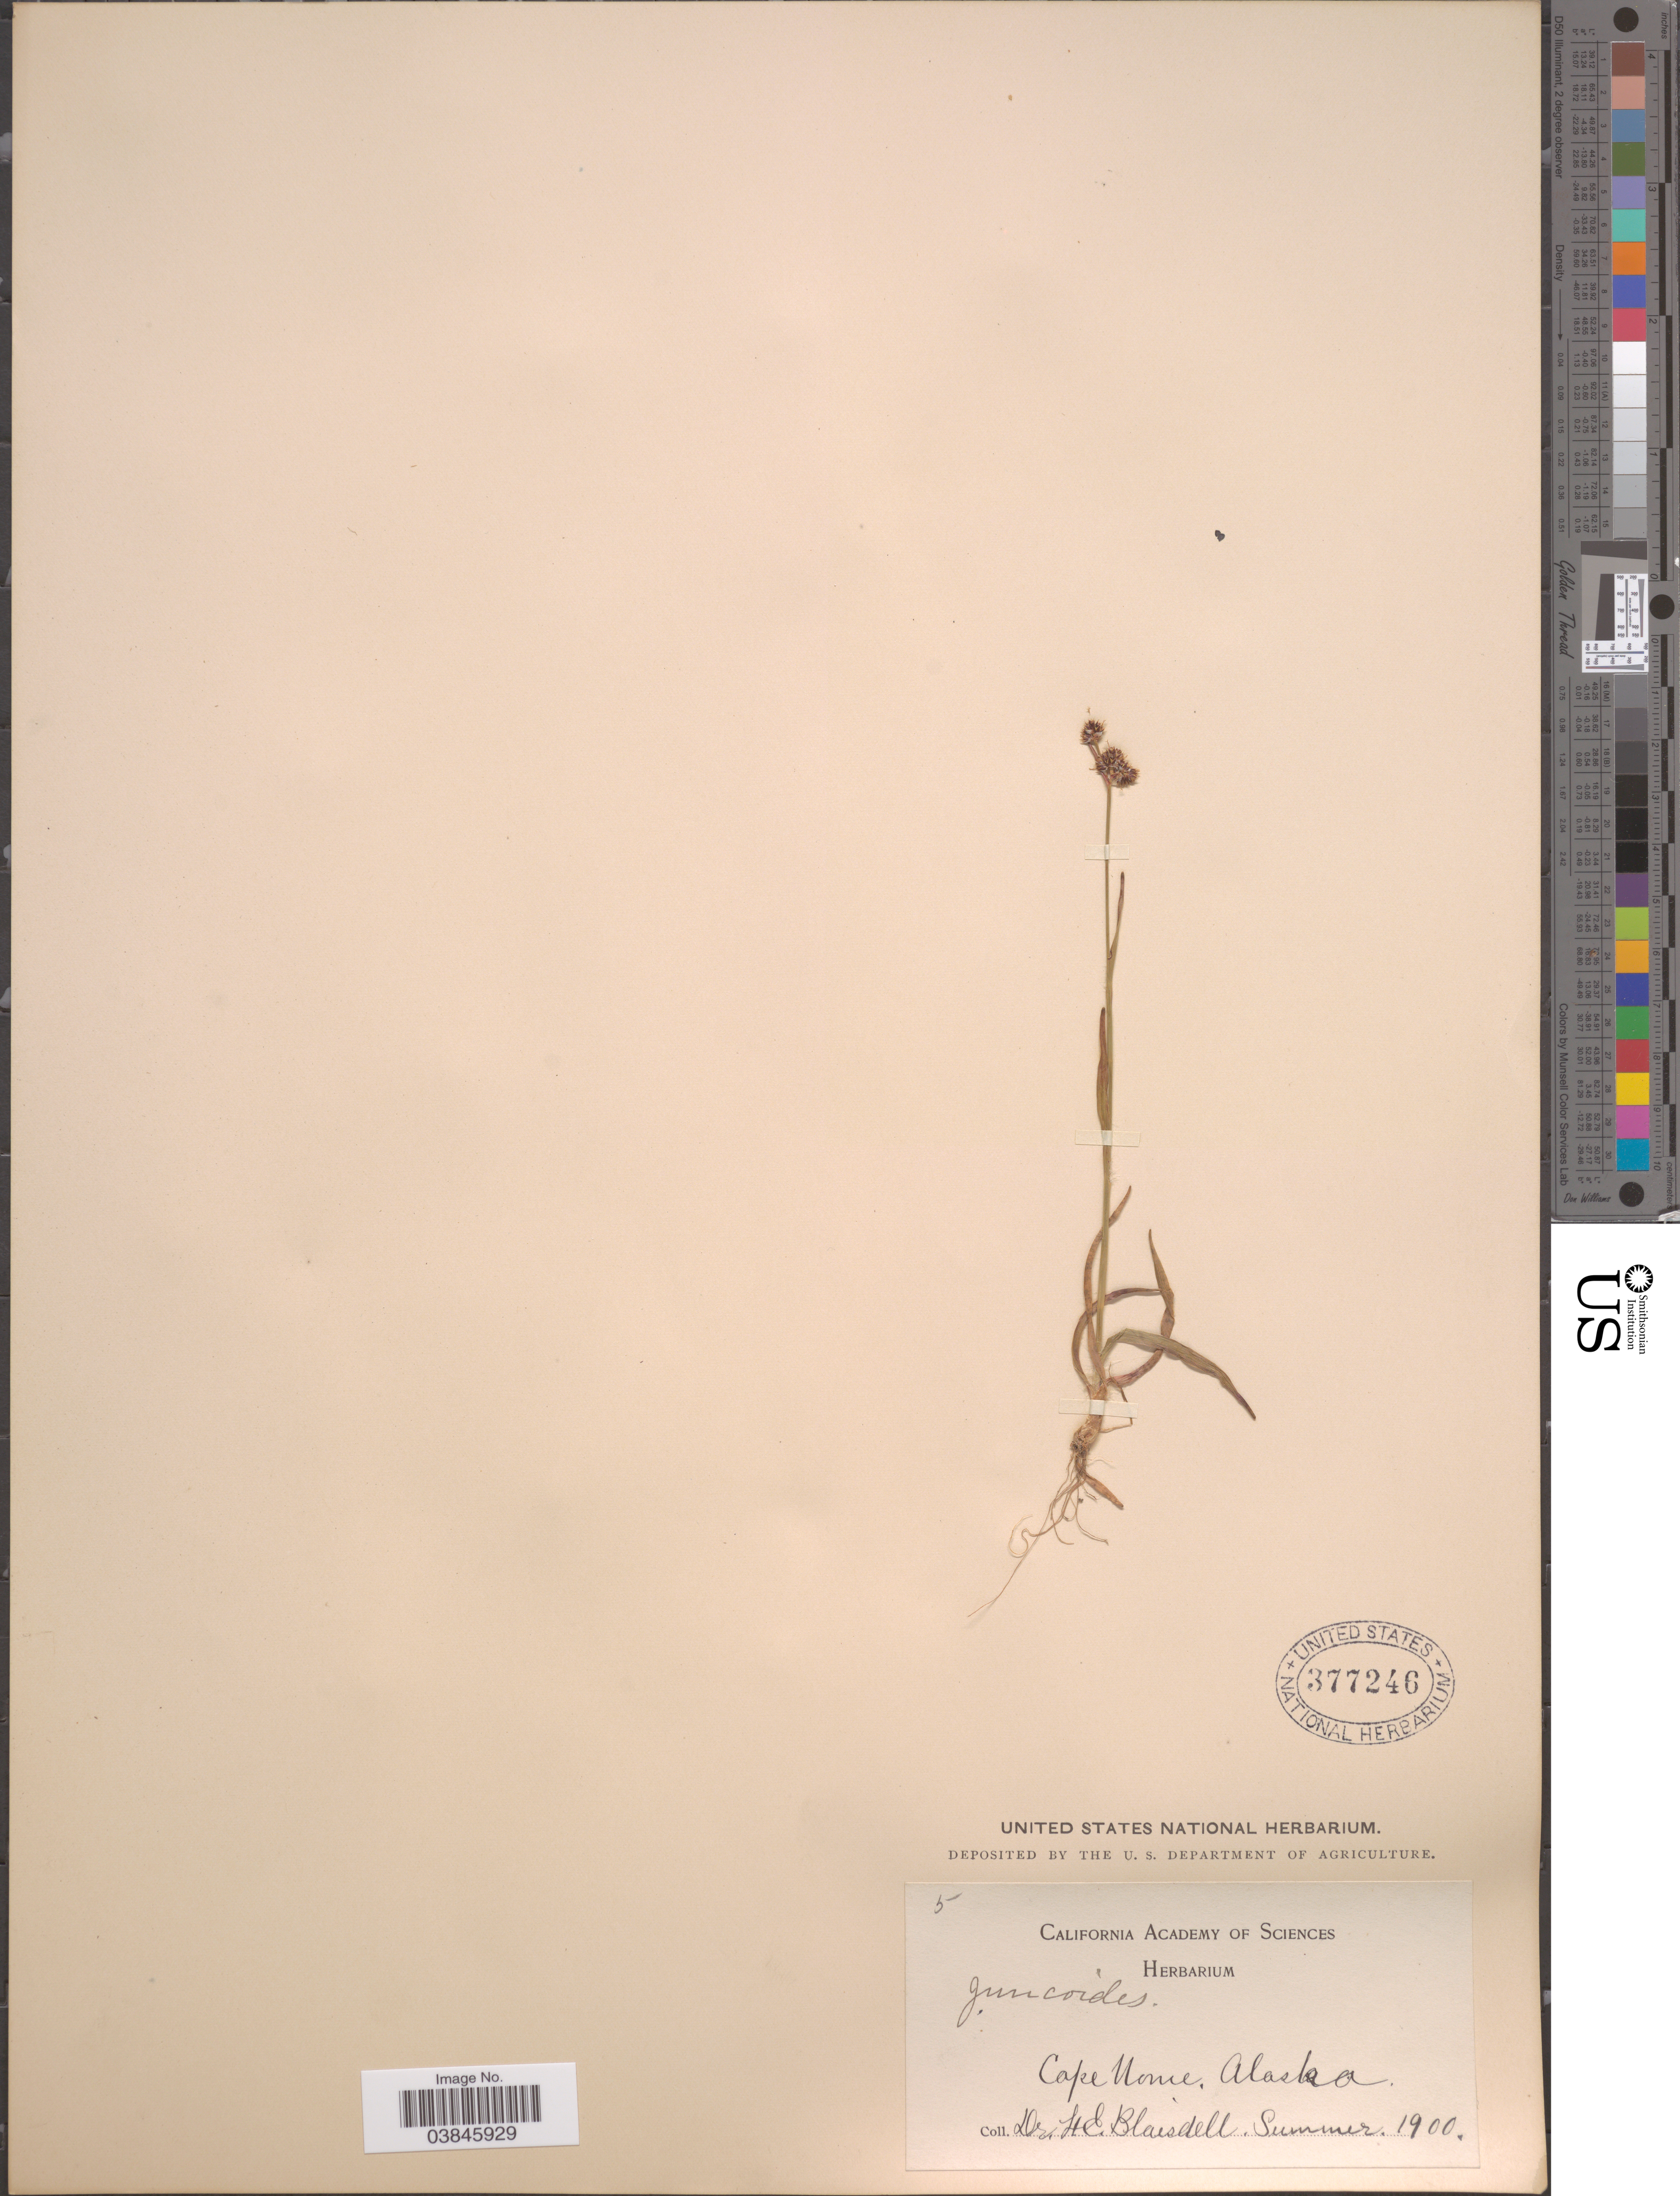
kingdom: Plantae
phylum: Tracheophyta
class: Liliopsida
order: Poales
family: Juncaceae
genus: Luzula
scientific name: Luzula multiflora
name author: (Ehrh.) Lej.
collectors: F. Blaisdell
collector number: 5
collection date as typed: Summer 1900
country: United States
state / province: Alaska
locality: Cape Nome.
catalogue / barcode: US 377246